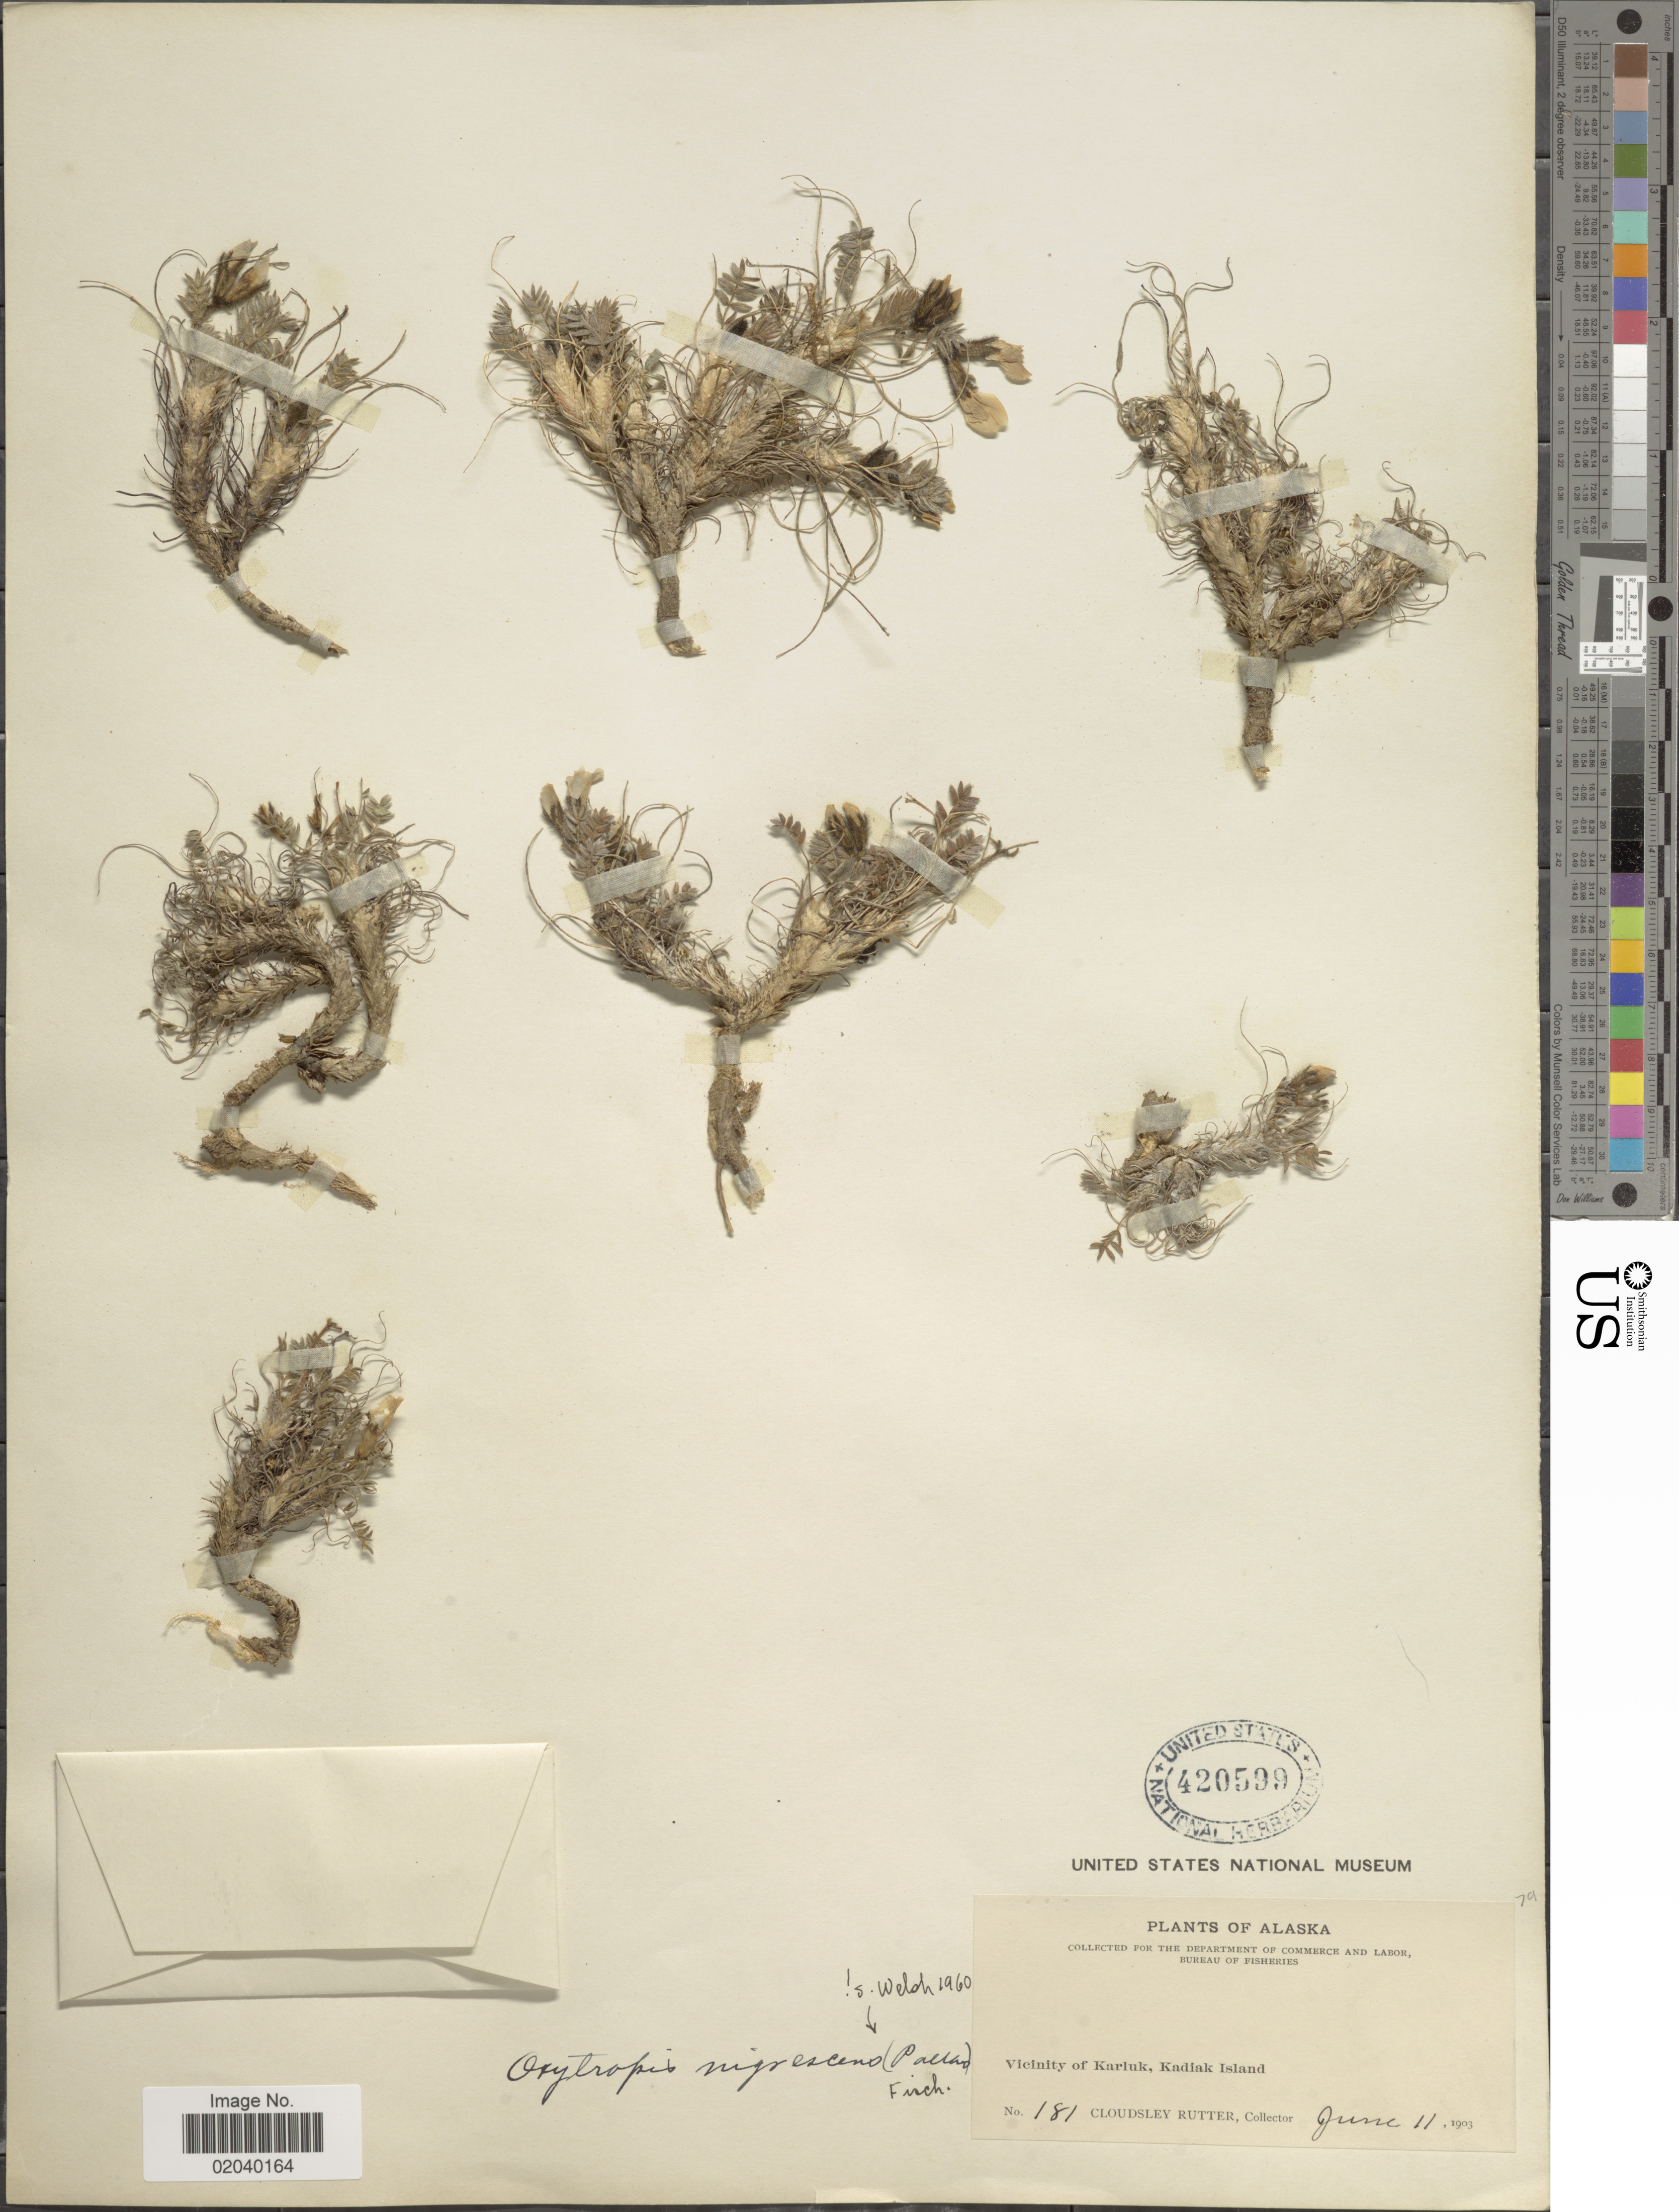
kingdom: Plantae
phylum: Tracheophyta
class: Magnoliopsida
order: Fabales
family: Fabaceae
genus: Oxytropis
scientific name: Oxytropis nigrescens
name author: (Pall.) Fisch. ex DC.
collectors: C. Rutter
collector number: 181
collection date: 1903-06-11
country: United States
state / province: Alaska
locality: Vicinity of Karluk, Kadiak Island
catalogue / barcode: US 420599